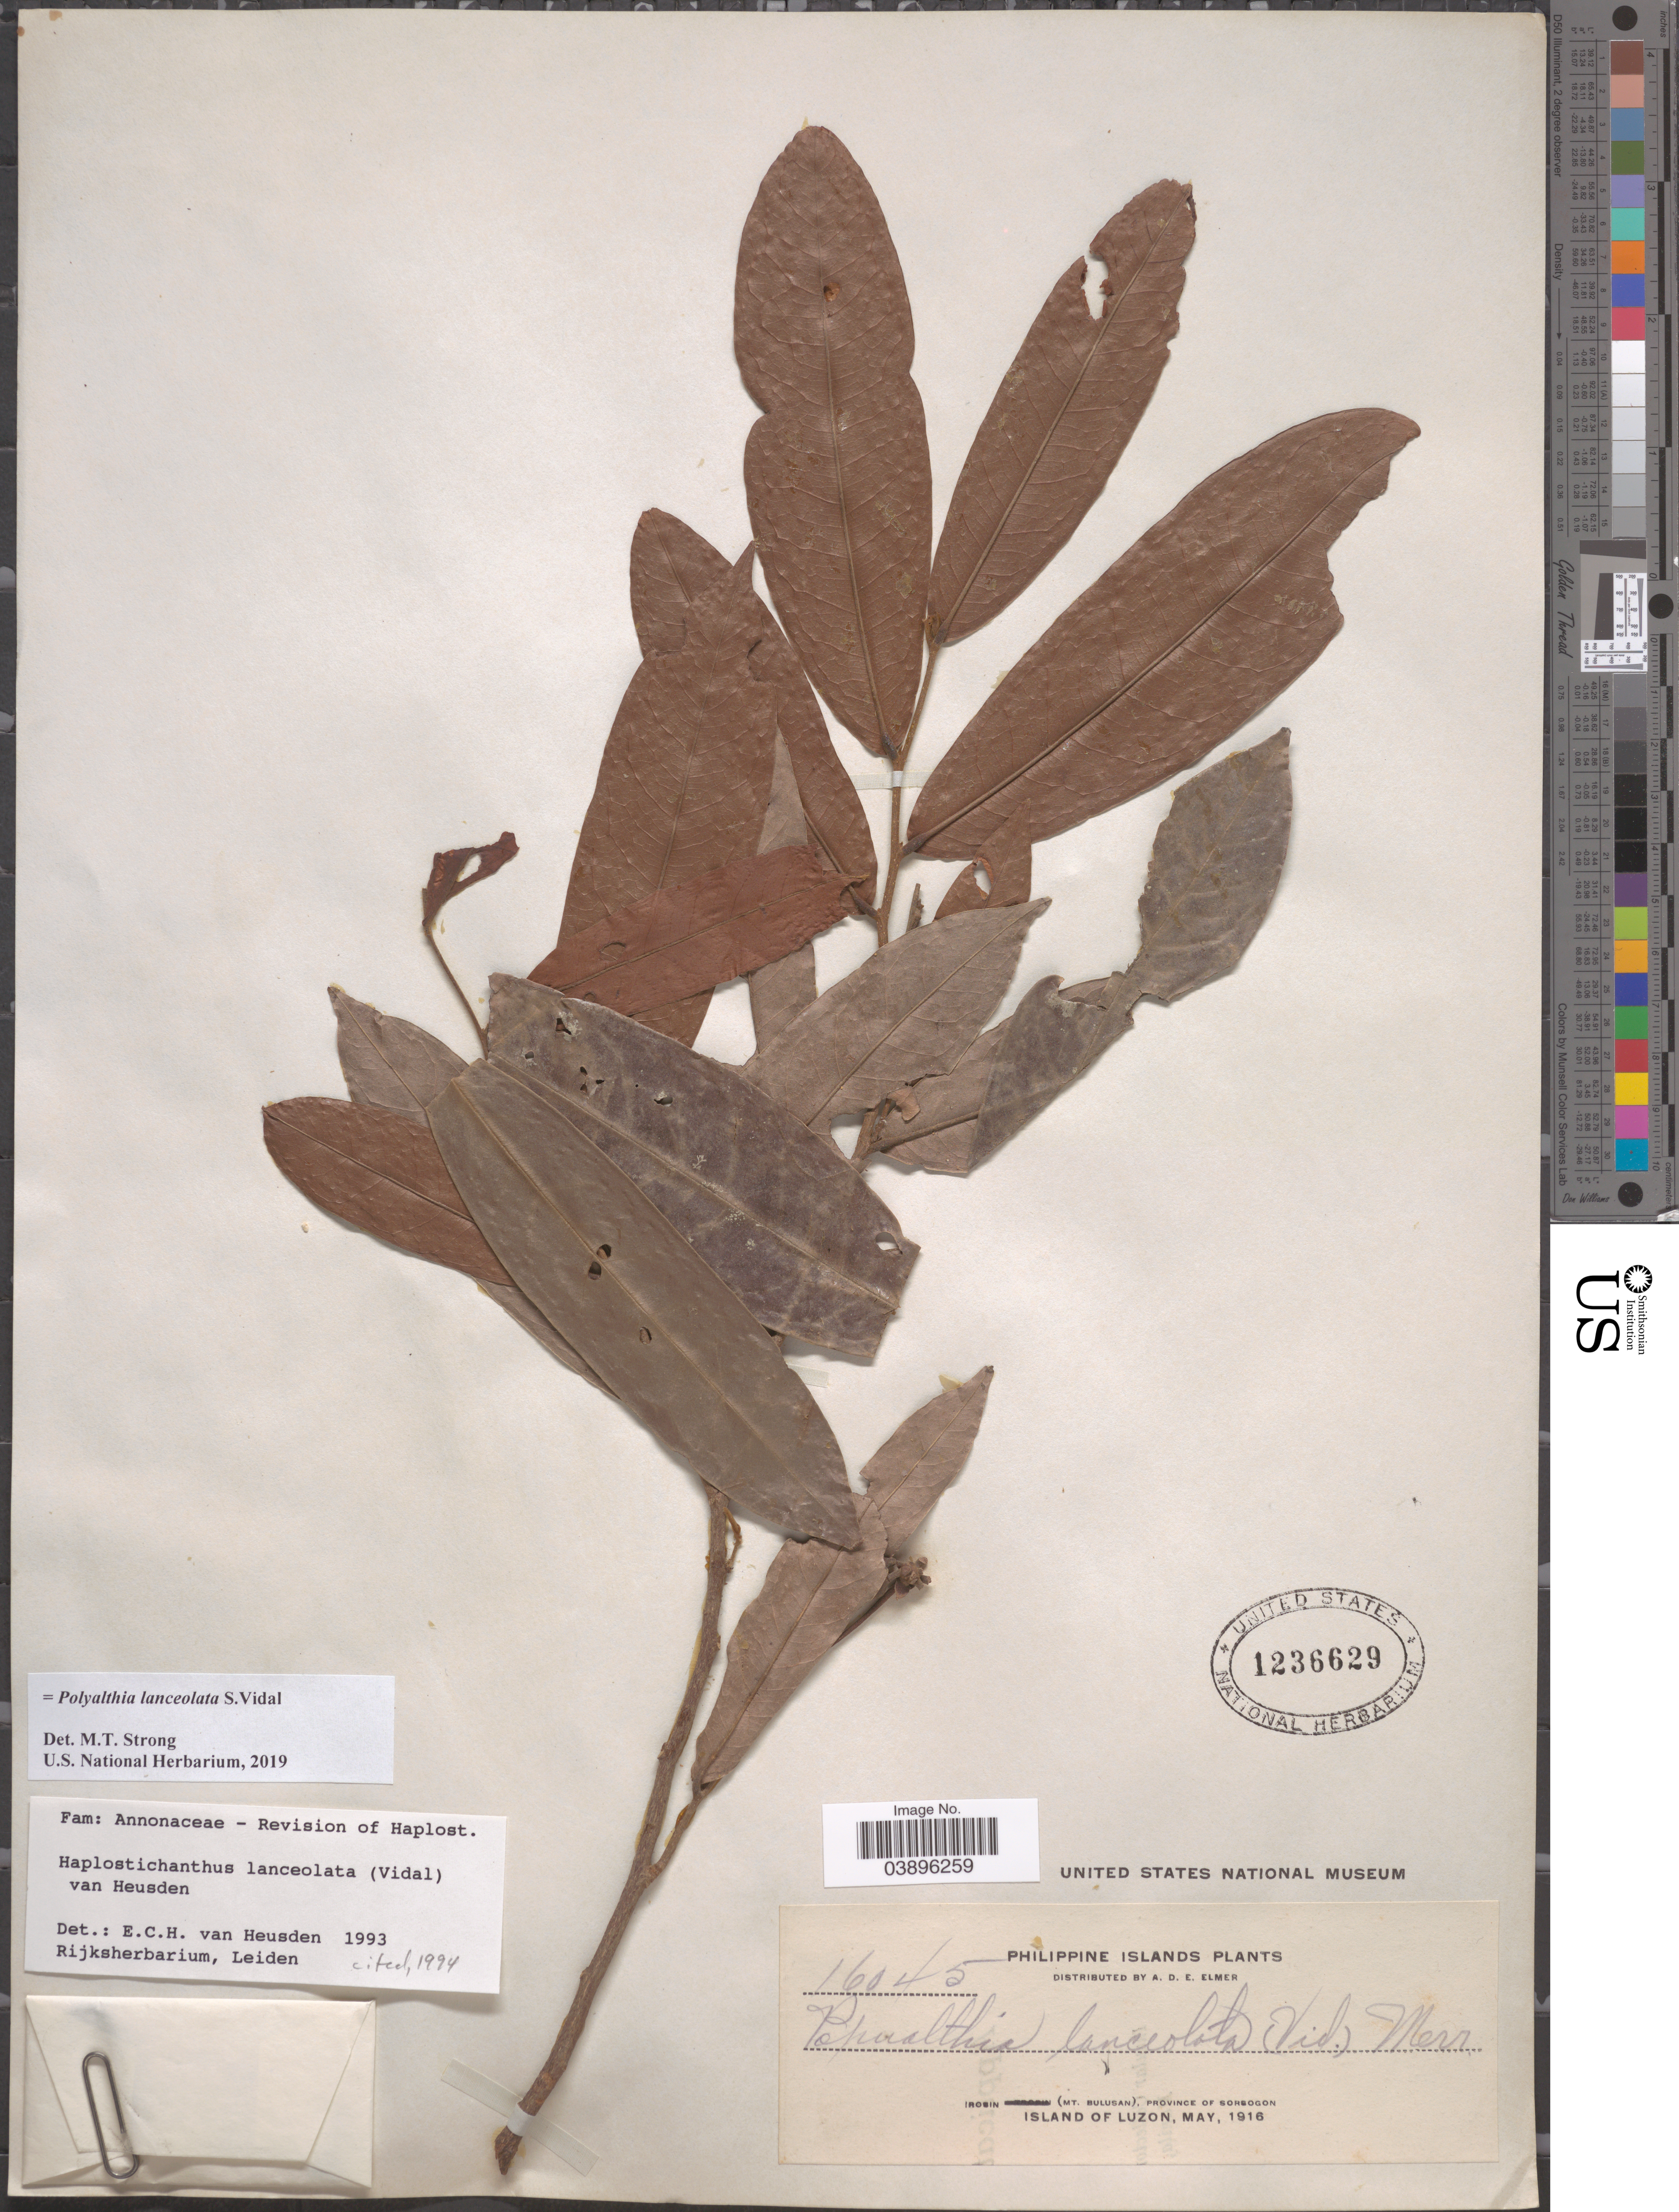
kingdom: Plantae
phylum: Tracheophyta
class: Magnoliopsida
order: Magnoliales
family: Annonaceae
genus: Polyalthia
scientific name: Polyalthia lanceolata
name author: S. Vidal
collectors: A. D. E. Elmer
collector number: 16045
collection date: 1916-05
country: Philippines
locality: Irosin (Mt. Bulusan), Province of Sorsogon. Island of Luzon.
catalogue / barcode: US 1236629